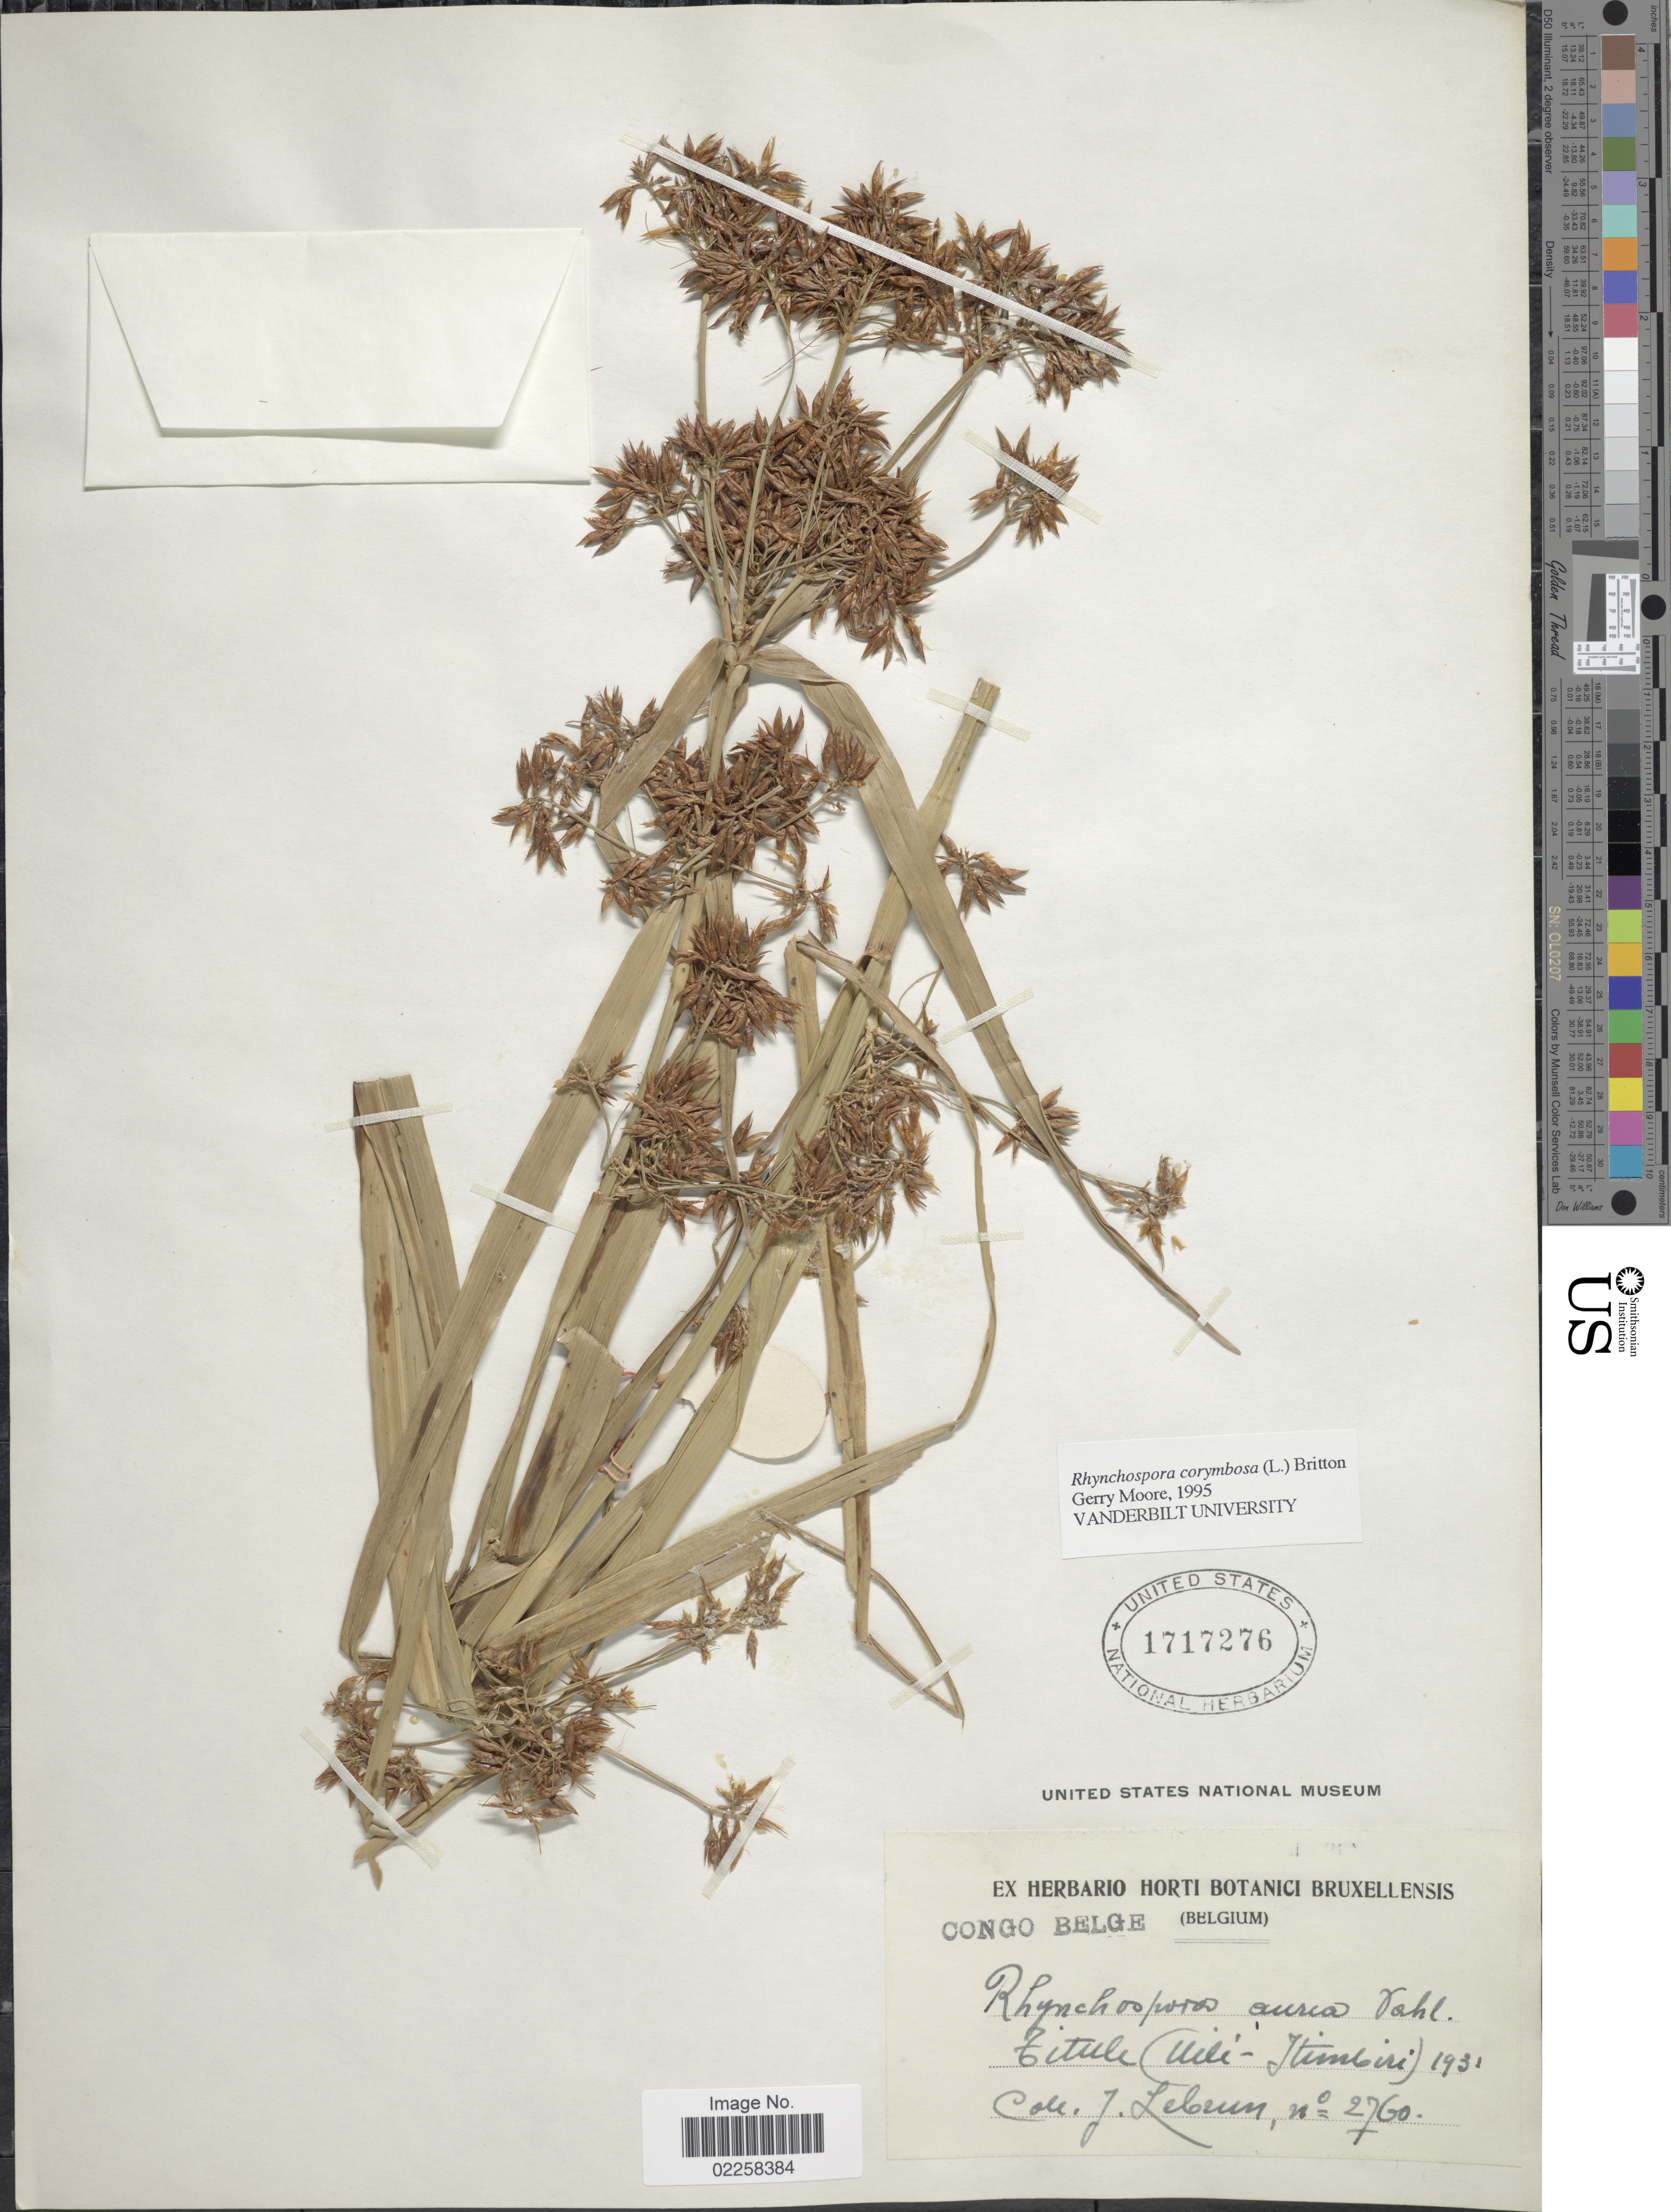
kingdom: Plantae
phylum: Tracheophyta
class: Liliopsida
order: Poales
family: Cyperaceae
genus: Rhynchospora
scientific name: Rhynchospora corymbosa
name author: (L.) Britton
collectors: J. A. Lebrun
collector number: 2760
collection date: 1931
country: Congo, Democratic Republic of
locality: Congo Belge, Titule (Uele-Itimbiri)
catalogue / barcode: US 1717276